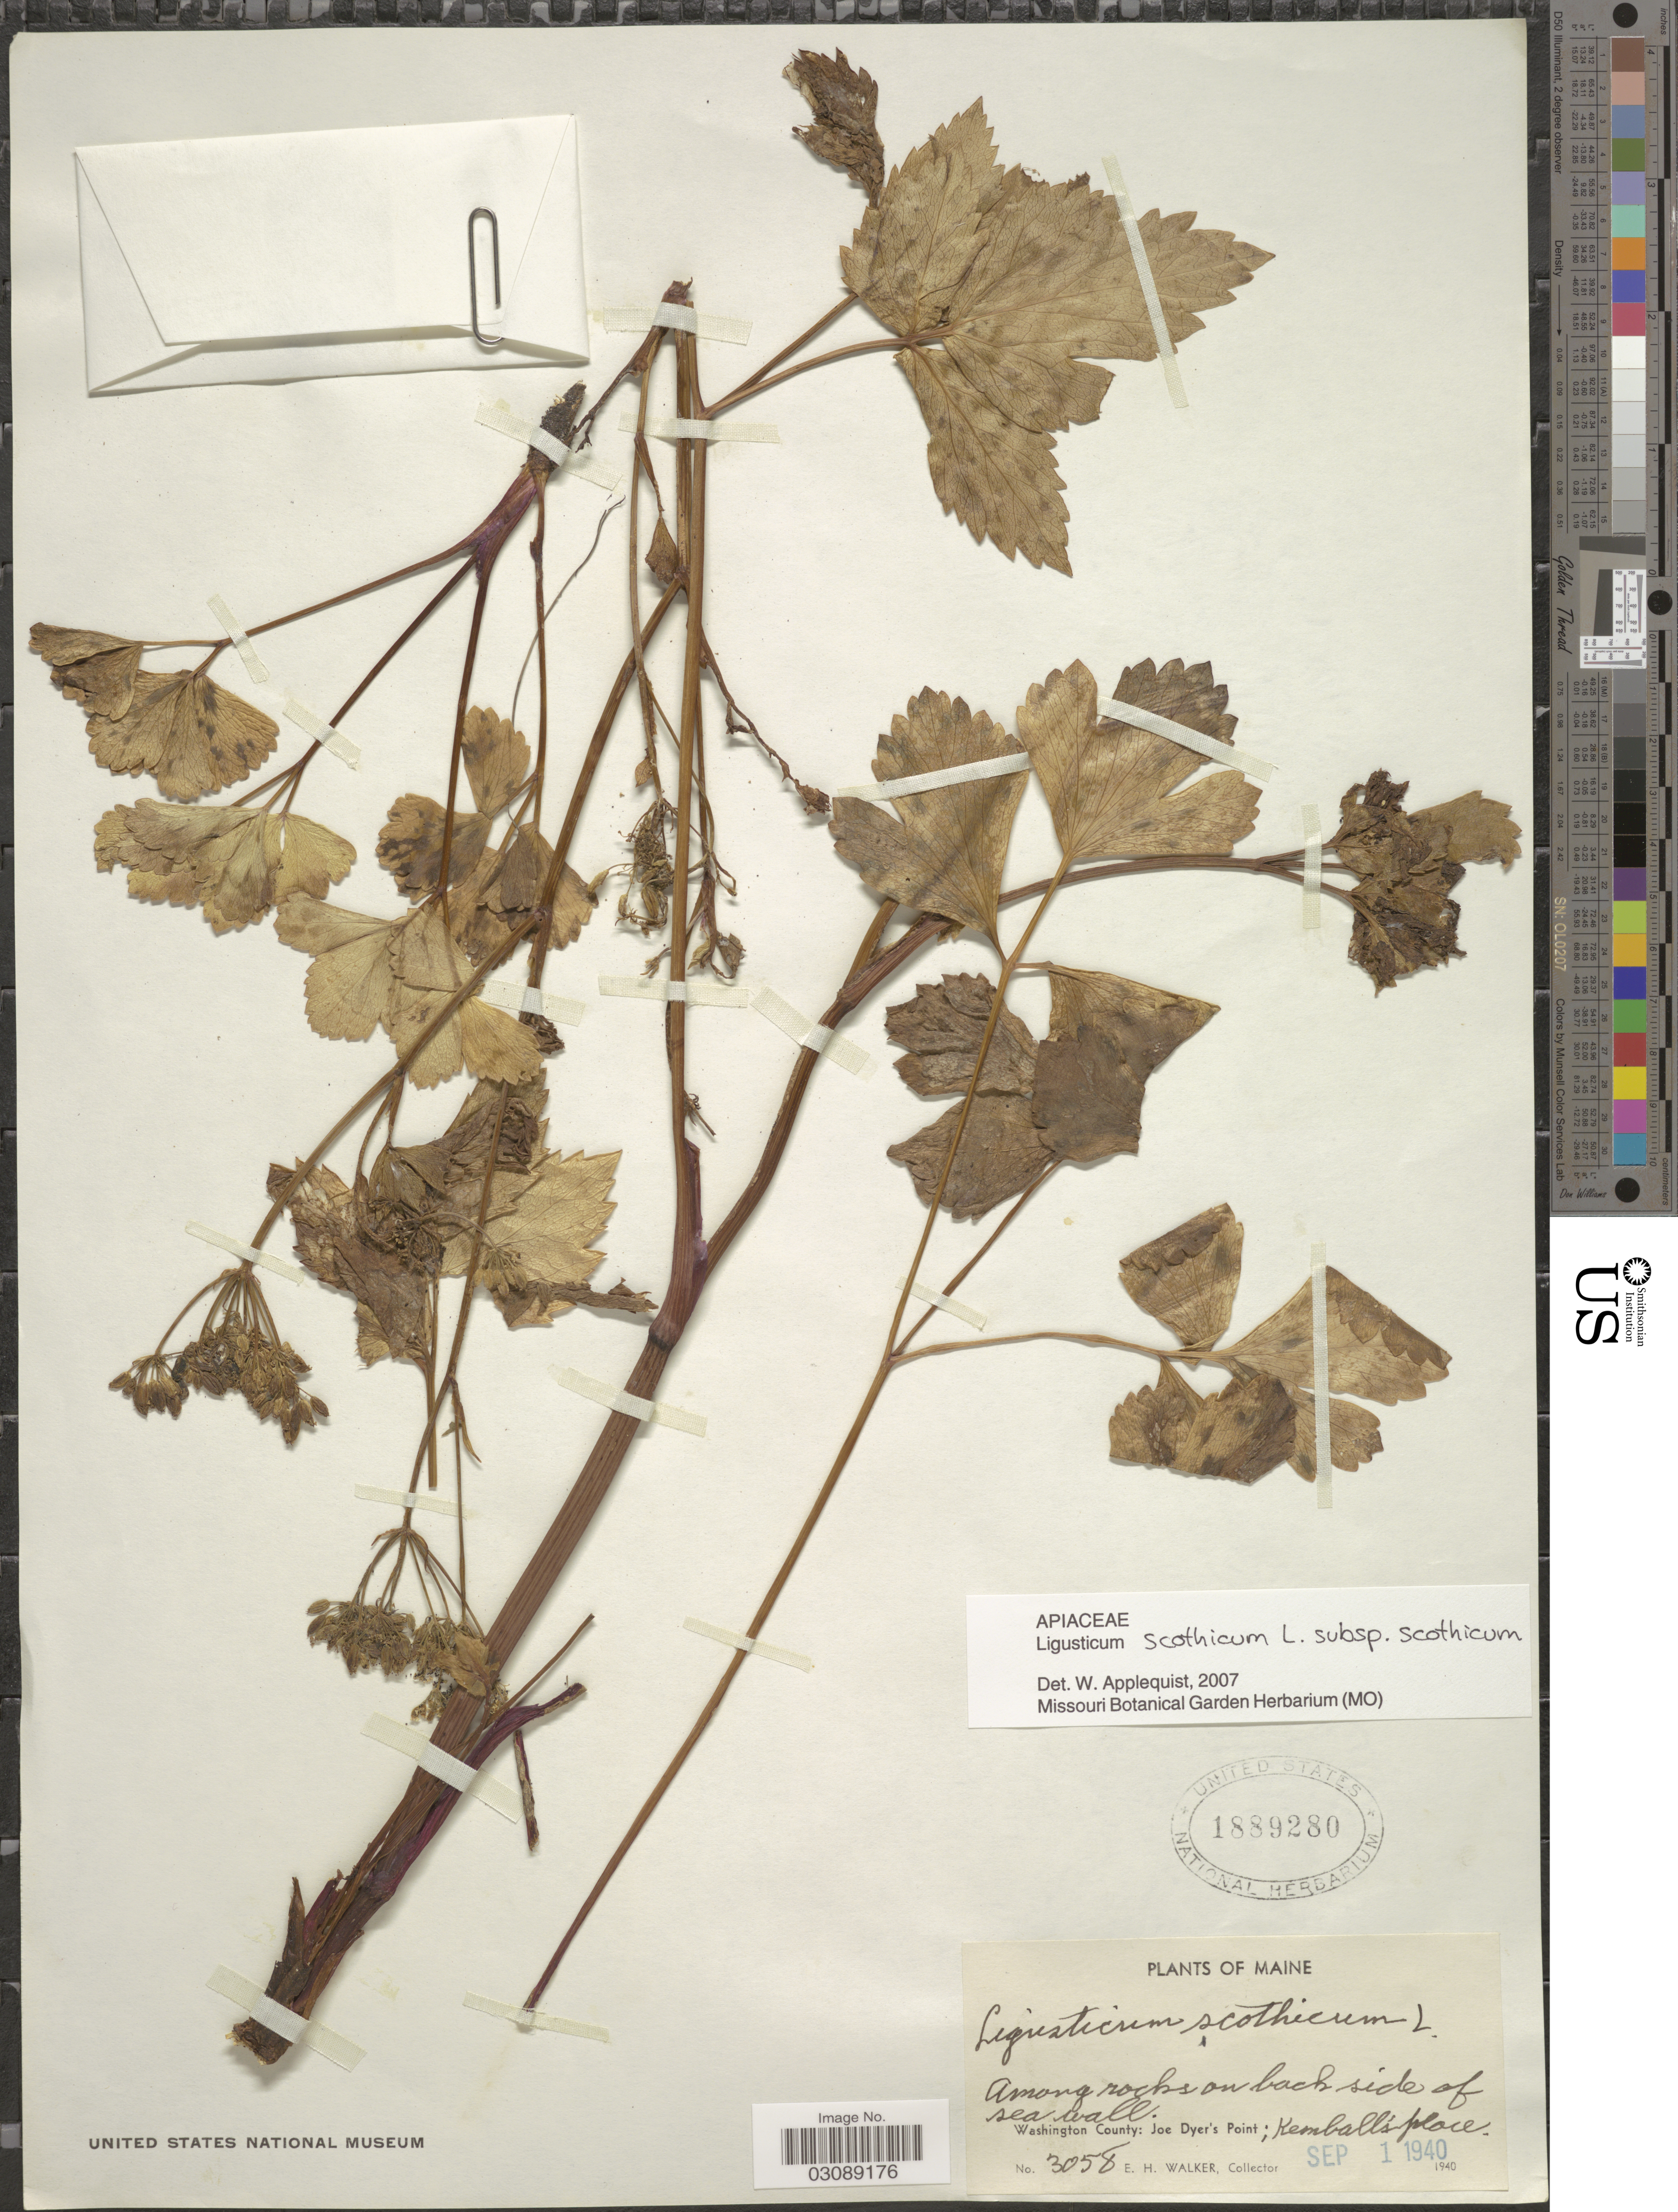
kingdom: Plantae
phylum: Tracheophyta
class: Magnoliopsida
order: Apiales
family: Apiaceae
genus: Ligusticum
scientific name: Ligusticum scoticum subsp. scoticum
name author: L.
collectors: E. H. Walker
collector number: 3058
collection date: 1940-09-01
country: United States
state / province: Maine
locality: Among rocks on back side of sea wall. Washington County: Joe Dyer's Point; Kemball's place.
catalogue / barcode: US 1889280